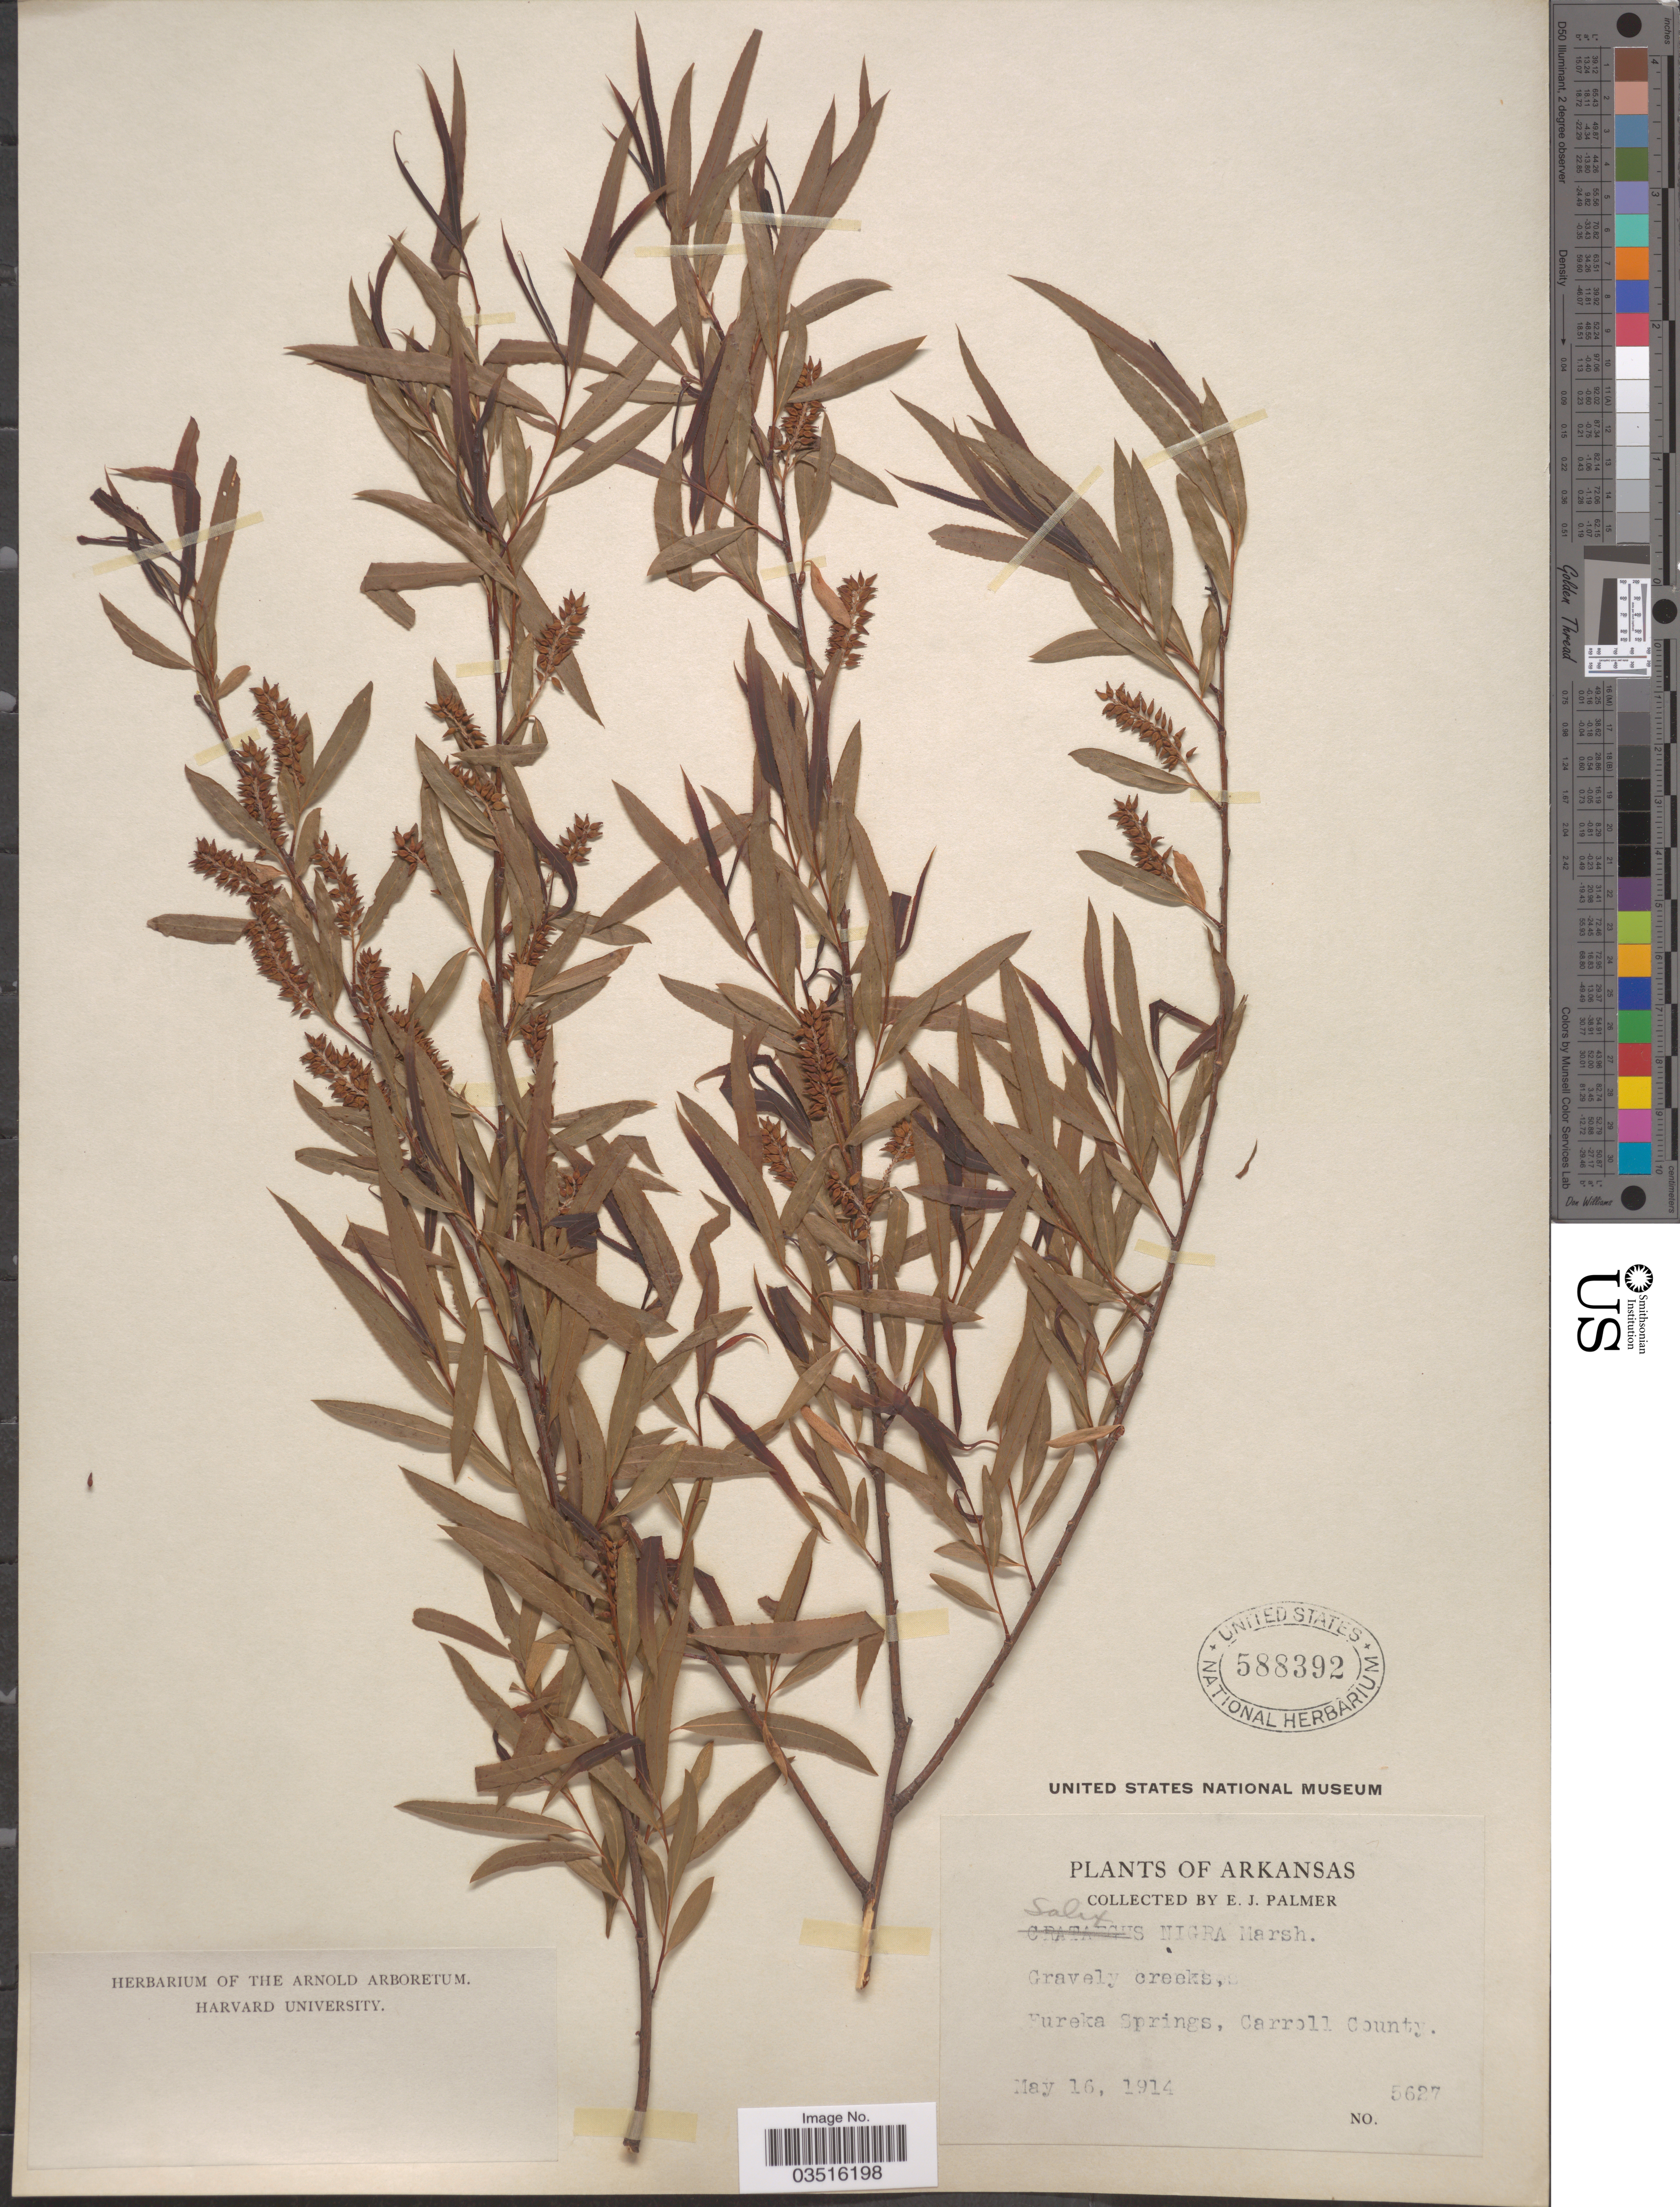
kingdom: Plantae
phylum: Tracheophyta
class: Magnoliopsida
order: Malpighiales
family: Salicaceae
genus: Salix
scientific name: Salix nigra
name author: Marshall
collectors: E. J. Palmer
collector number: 5627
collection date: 1914-05-16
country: United States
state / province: Arkansas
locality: Eureka Springs, Carroll County.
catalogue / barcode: US 588392